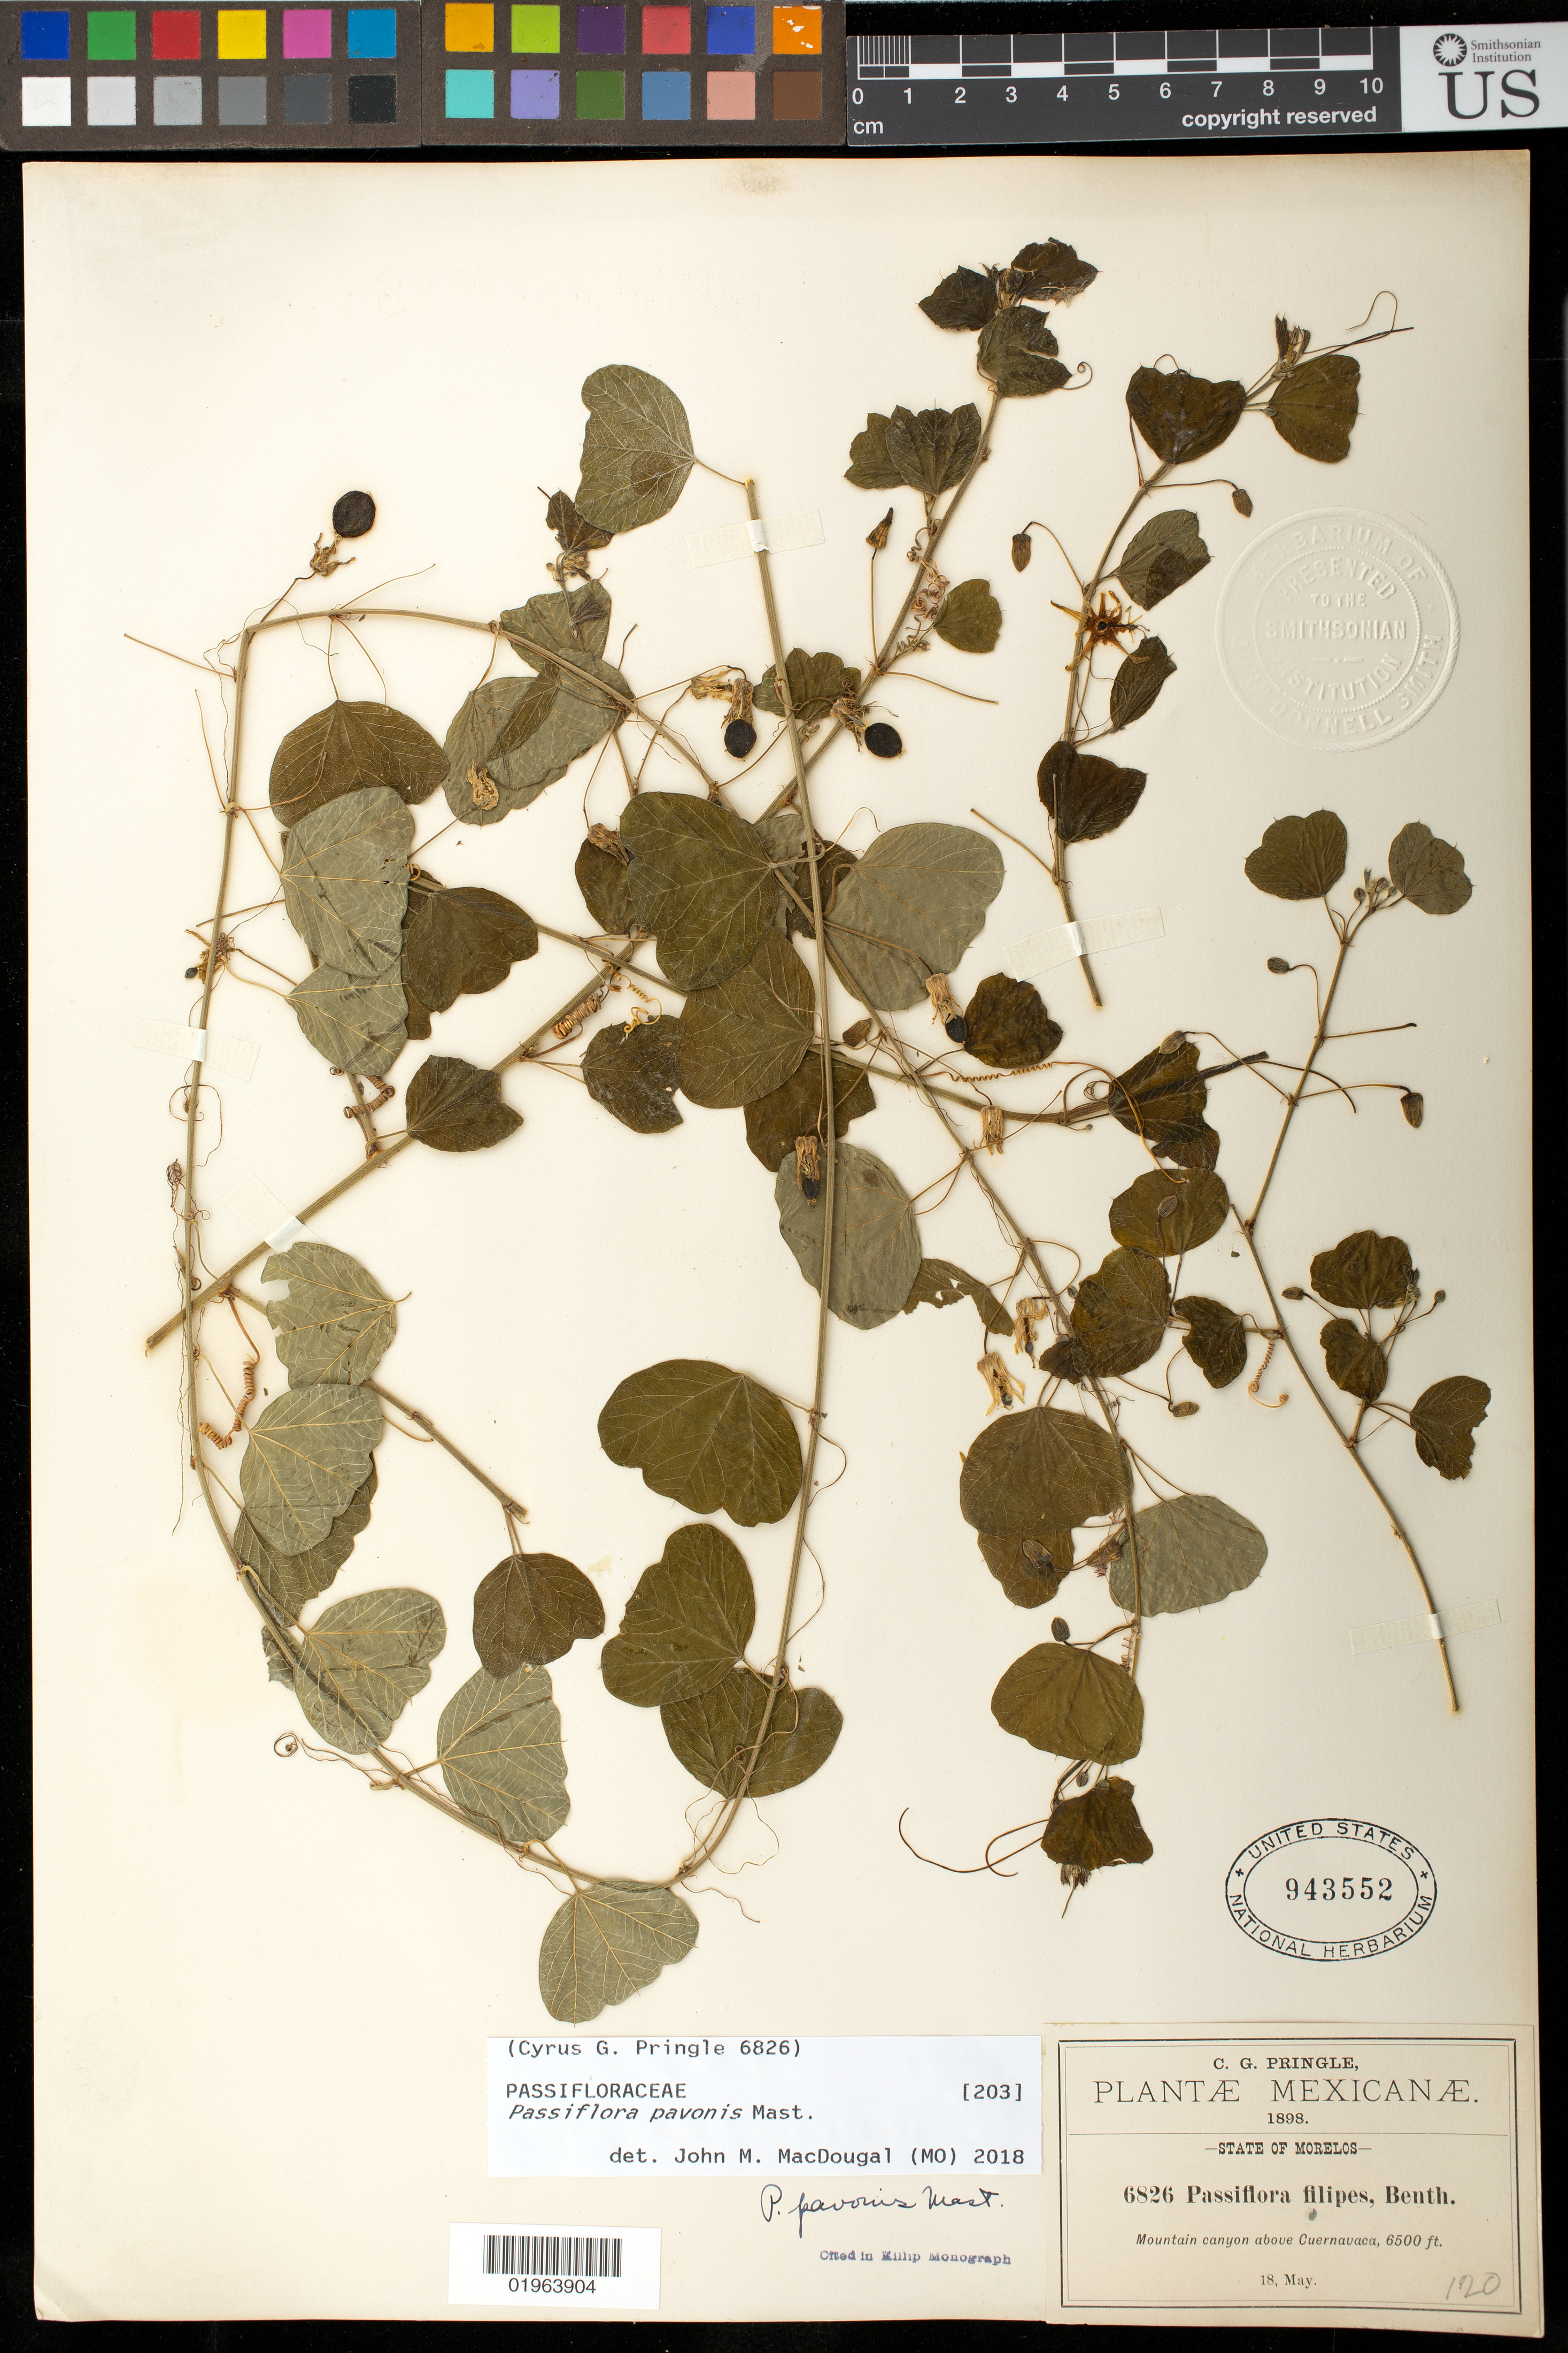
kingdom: Plantae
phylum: Tracheophyta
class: Magnoliopsida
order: Malpighiales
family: Passifloraceae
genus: Passiflora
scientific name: Passiflora pavonis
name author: Mast.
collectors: C. G. Pringle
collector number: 6826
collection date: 1898-05-18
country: Mexico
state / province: Morelos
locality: Mt. Cañon, Near Cuernavaca.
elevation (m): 1981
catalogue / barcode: US 943552